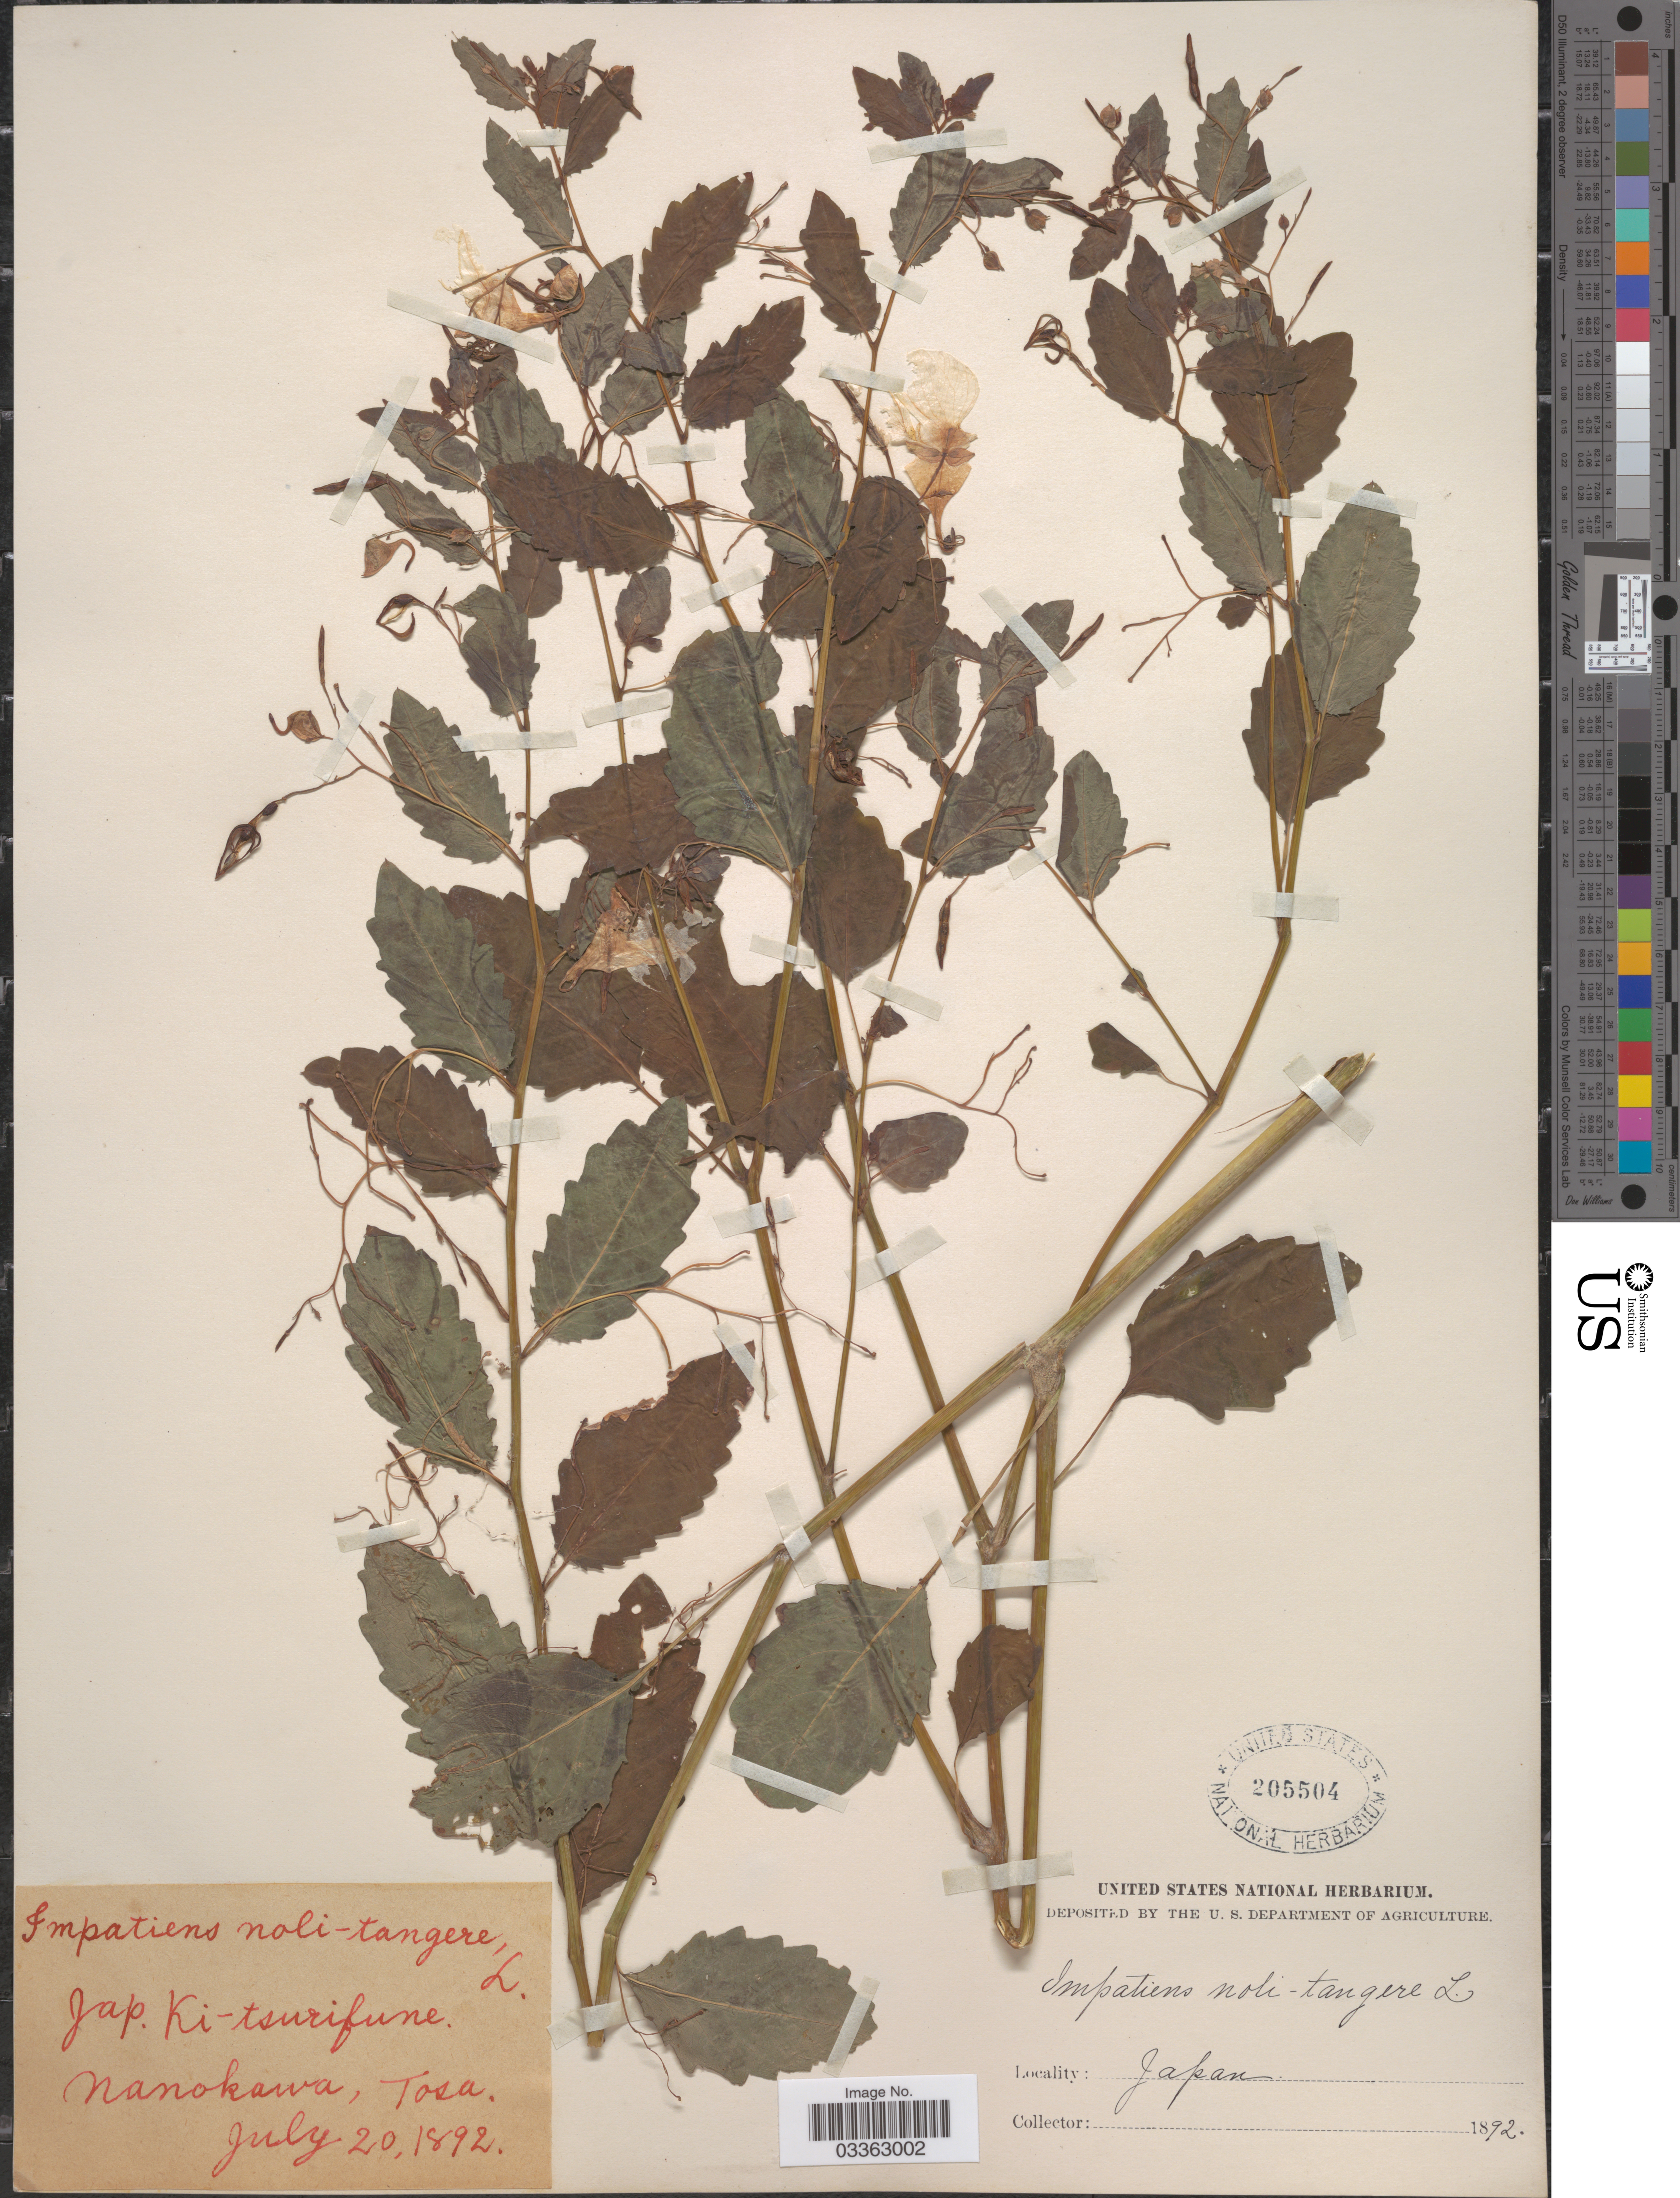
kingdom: Plantae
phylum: Tracheophyta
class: Magnoliopsida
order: Ericales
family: Balsaminaceae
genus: Impatiens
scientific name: Impatiens noli-tangere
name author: L.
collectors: ex herb. United States National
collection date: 1892-07-20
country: Japan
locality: Nanokawa, Tosa.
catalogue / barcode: US 205504